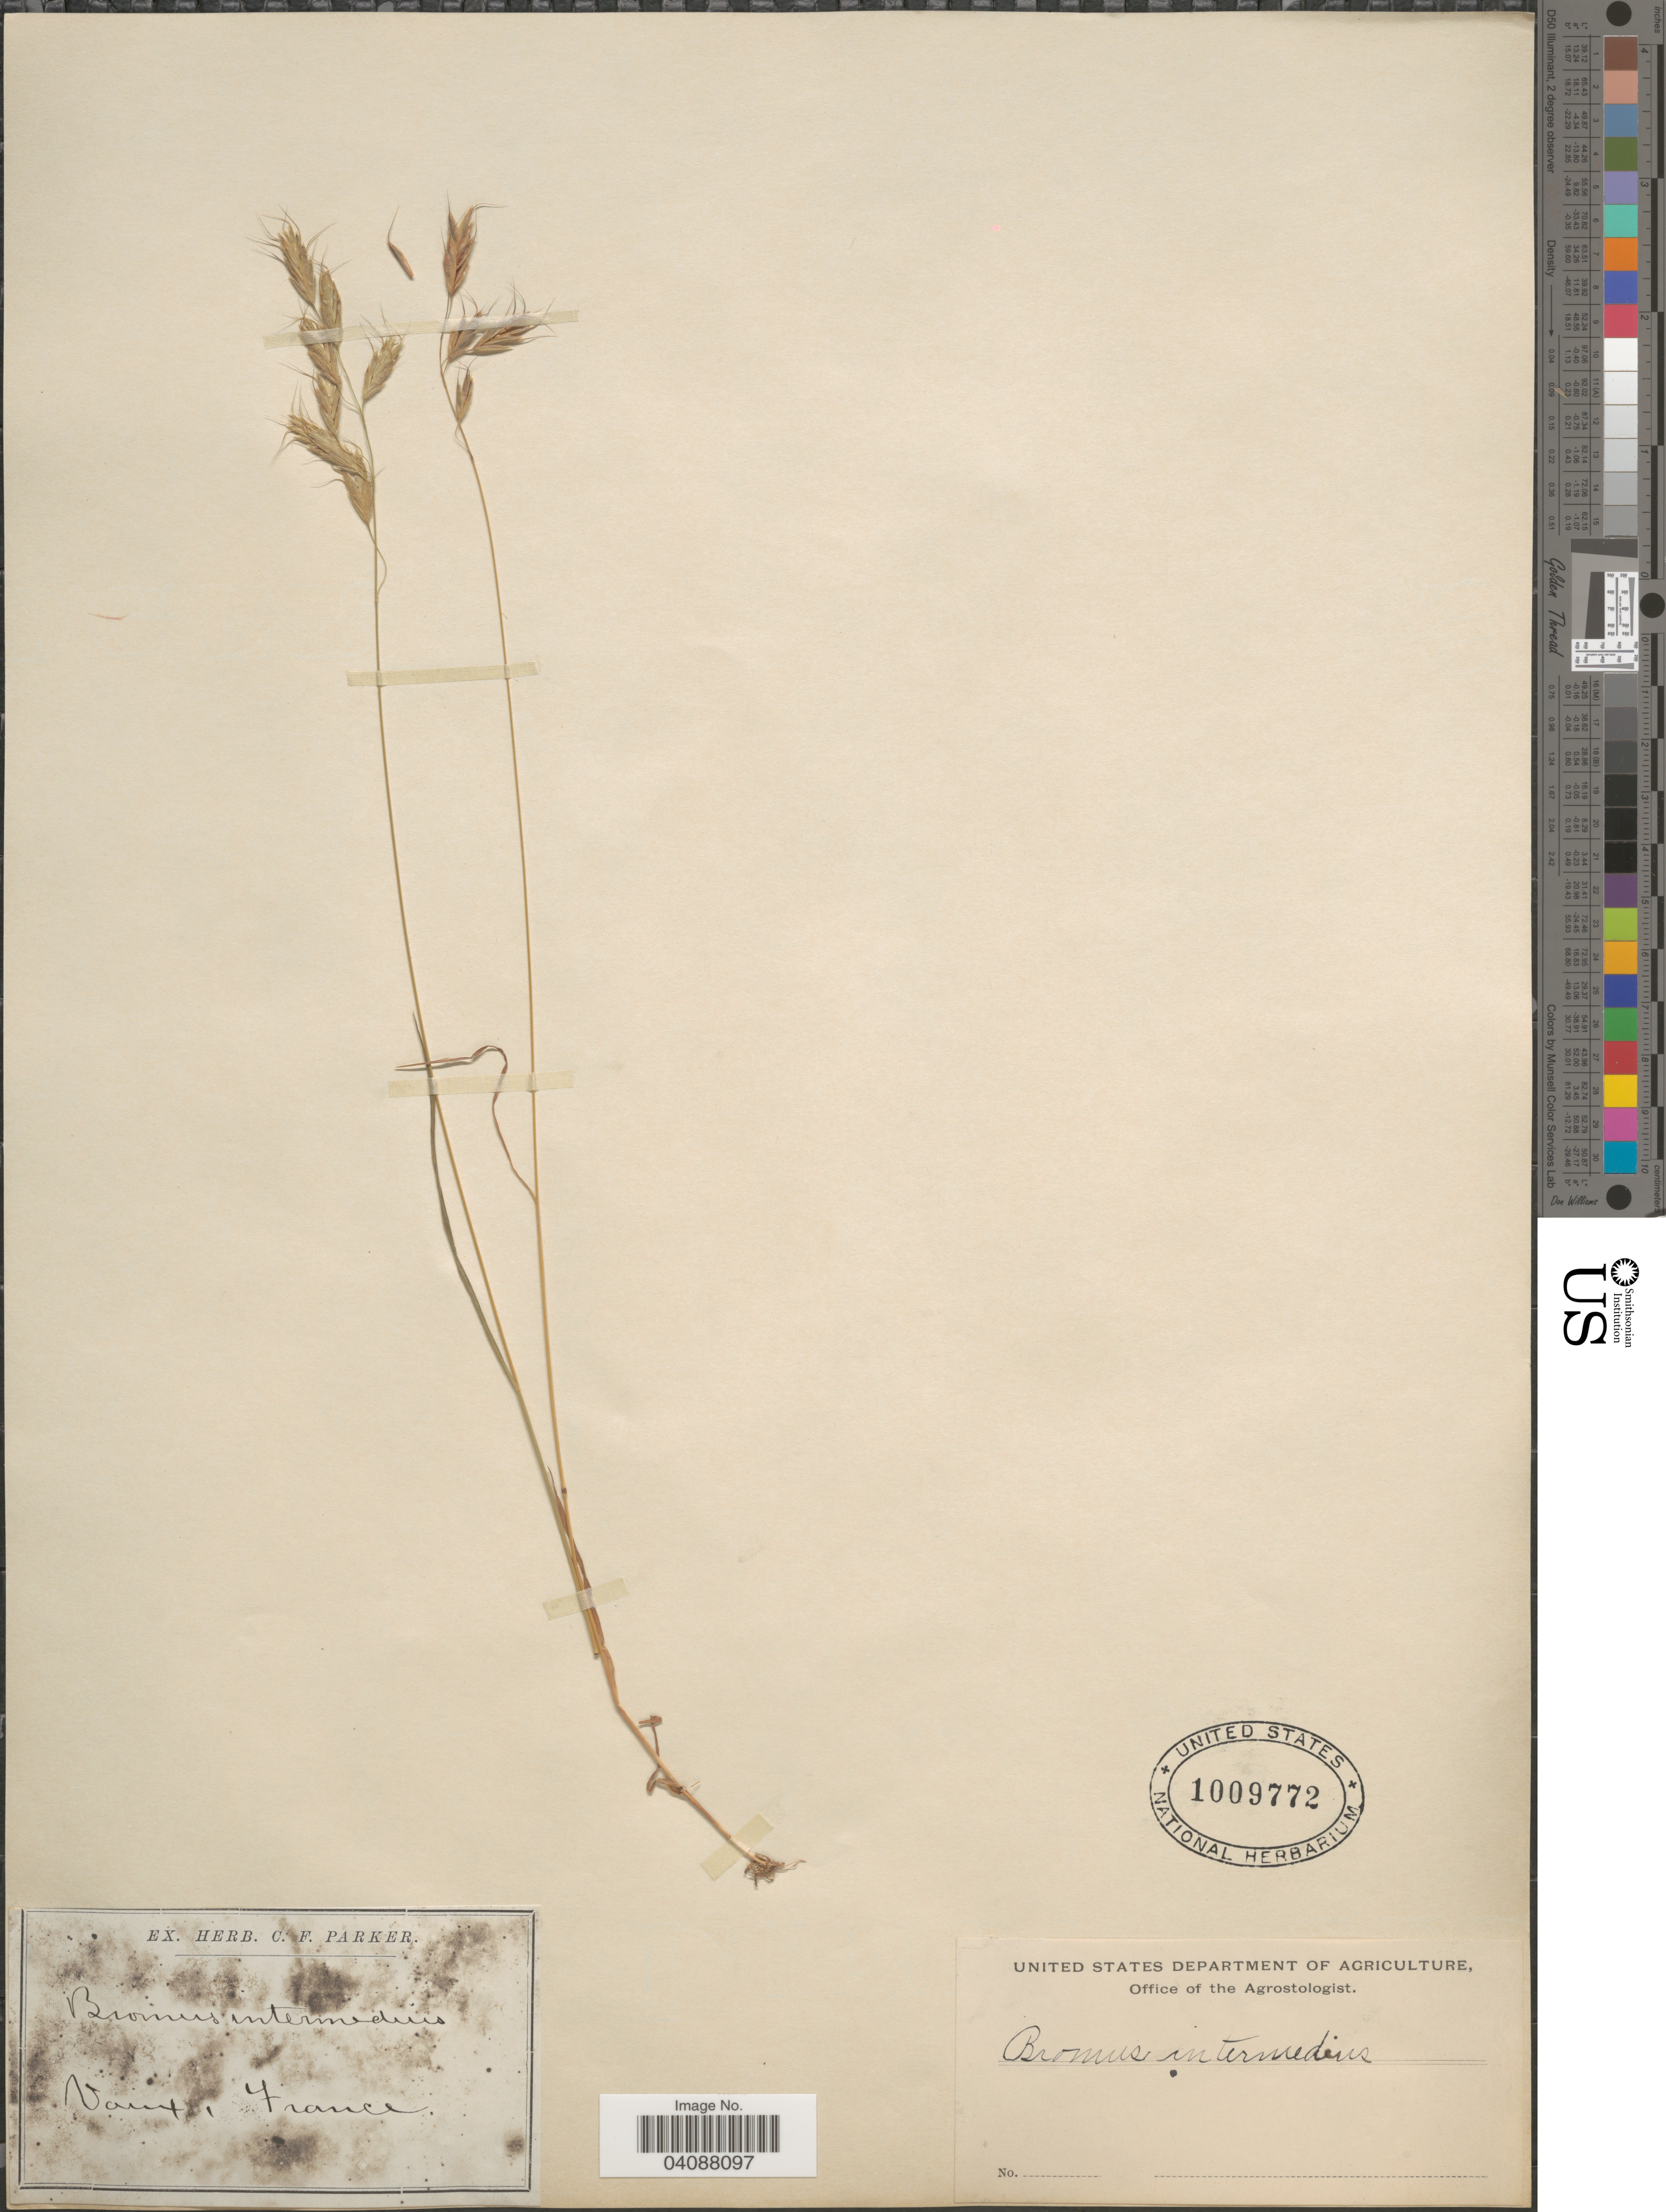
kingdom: Plantae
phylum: Tracheophyta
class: Liliopsida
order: Poales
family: Poaceae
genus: Bromus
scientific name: Bromus intermedius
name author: Gussone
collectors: Ex herb. C. F. Parker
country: France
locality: Vaux.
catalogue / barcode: US 1009772